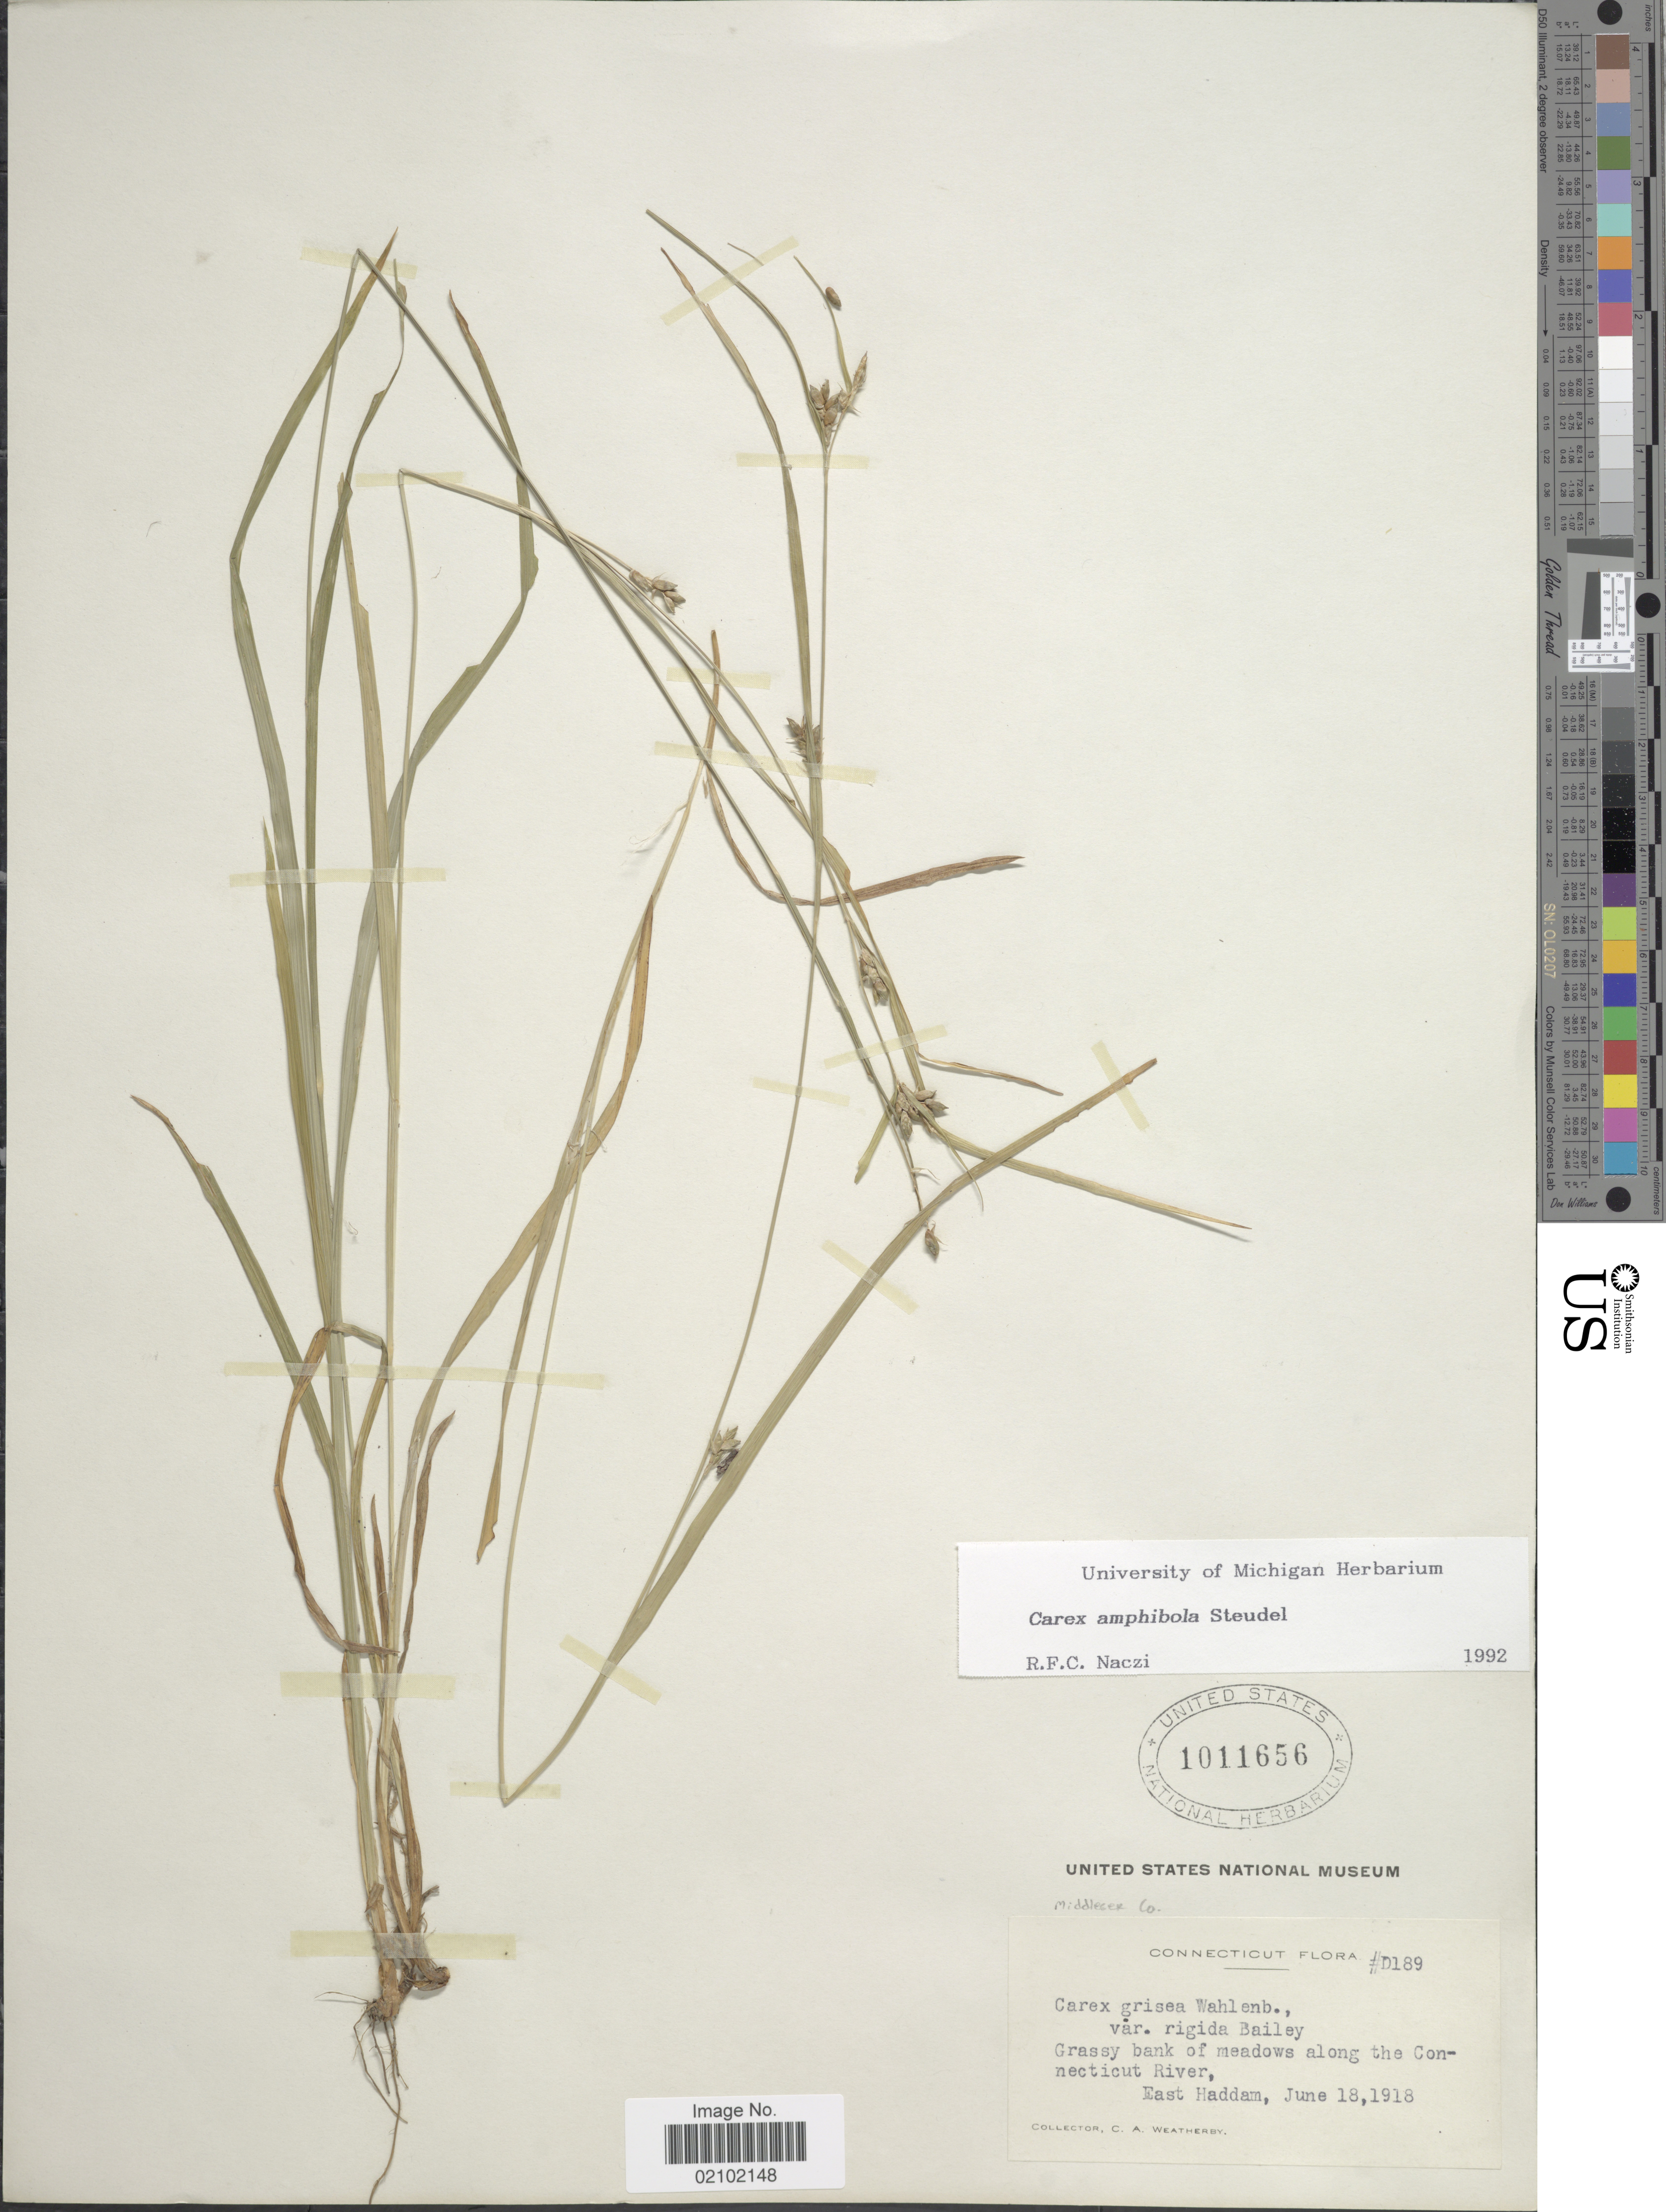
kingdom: Plantae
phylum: Tracheophyta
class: Liliopsida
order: Poales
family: Cyperaceae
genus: Carex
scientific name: Carex amphibola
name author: Steud.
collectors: C. A. Weatherby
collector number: D189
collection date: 1918-06-18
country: United States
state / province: Connecticut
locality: Along the Connecticut River, East Haddam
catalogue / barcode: US 1011656